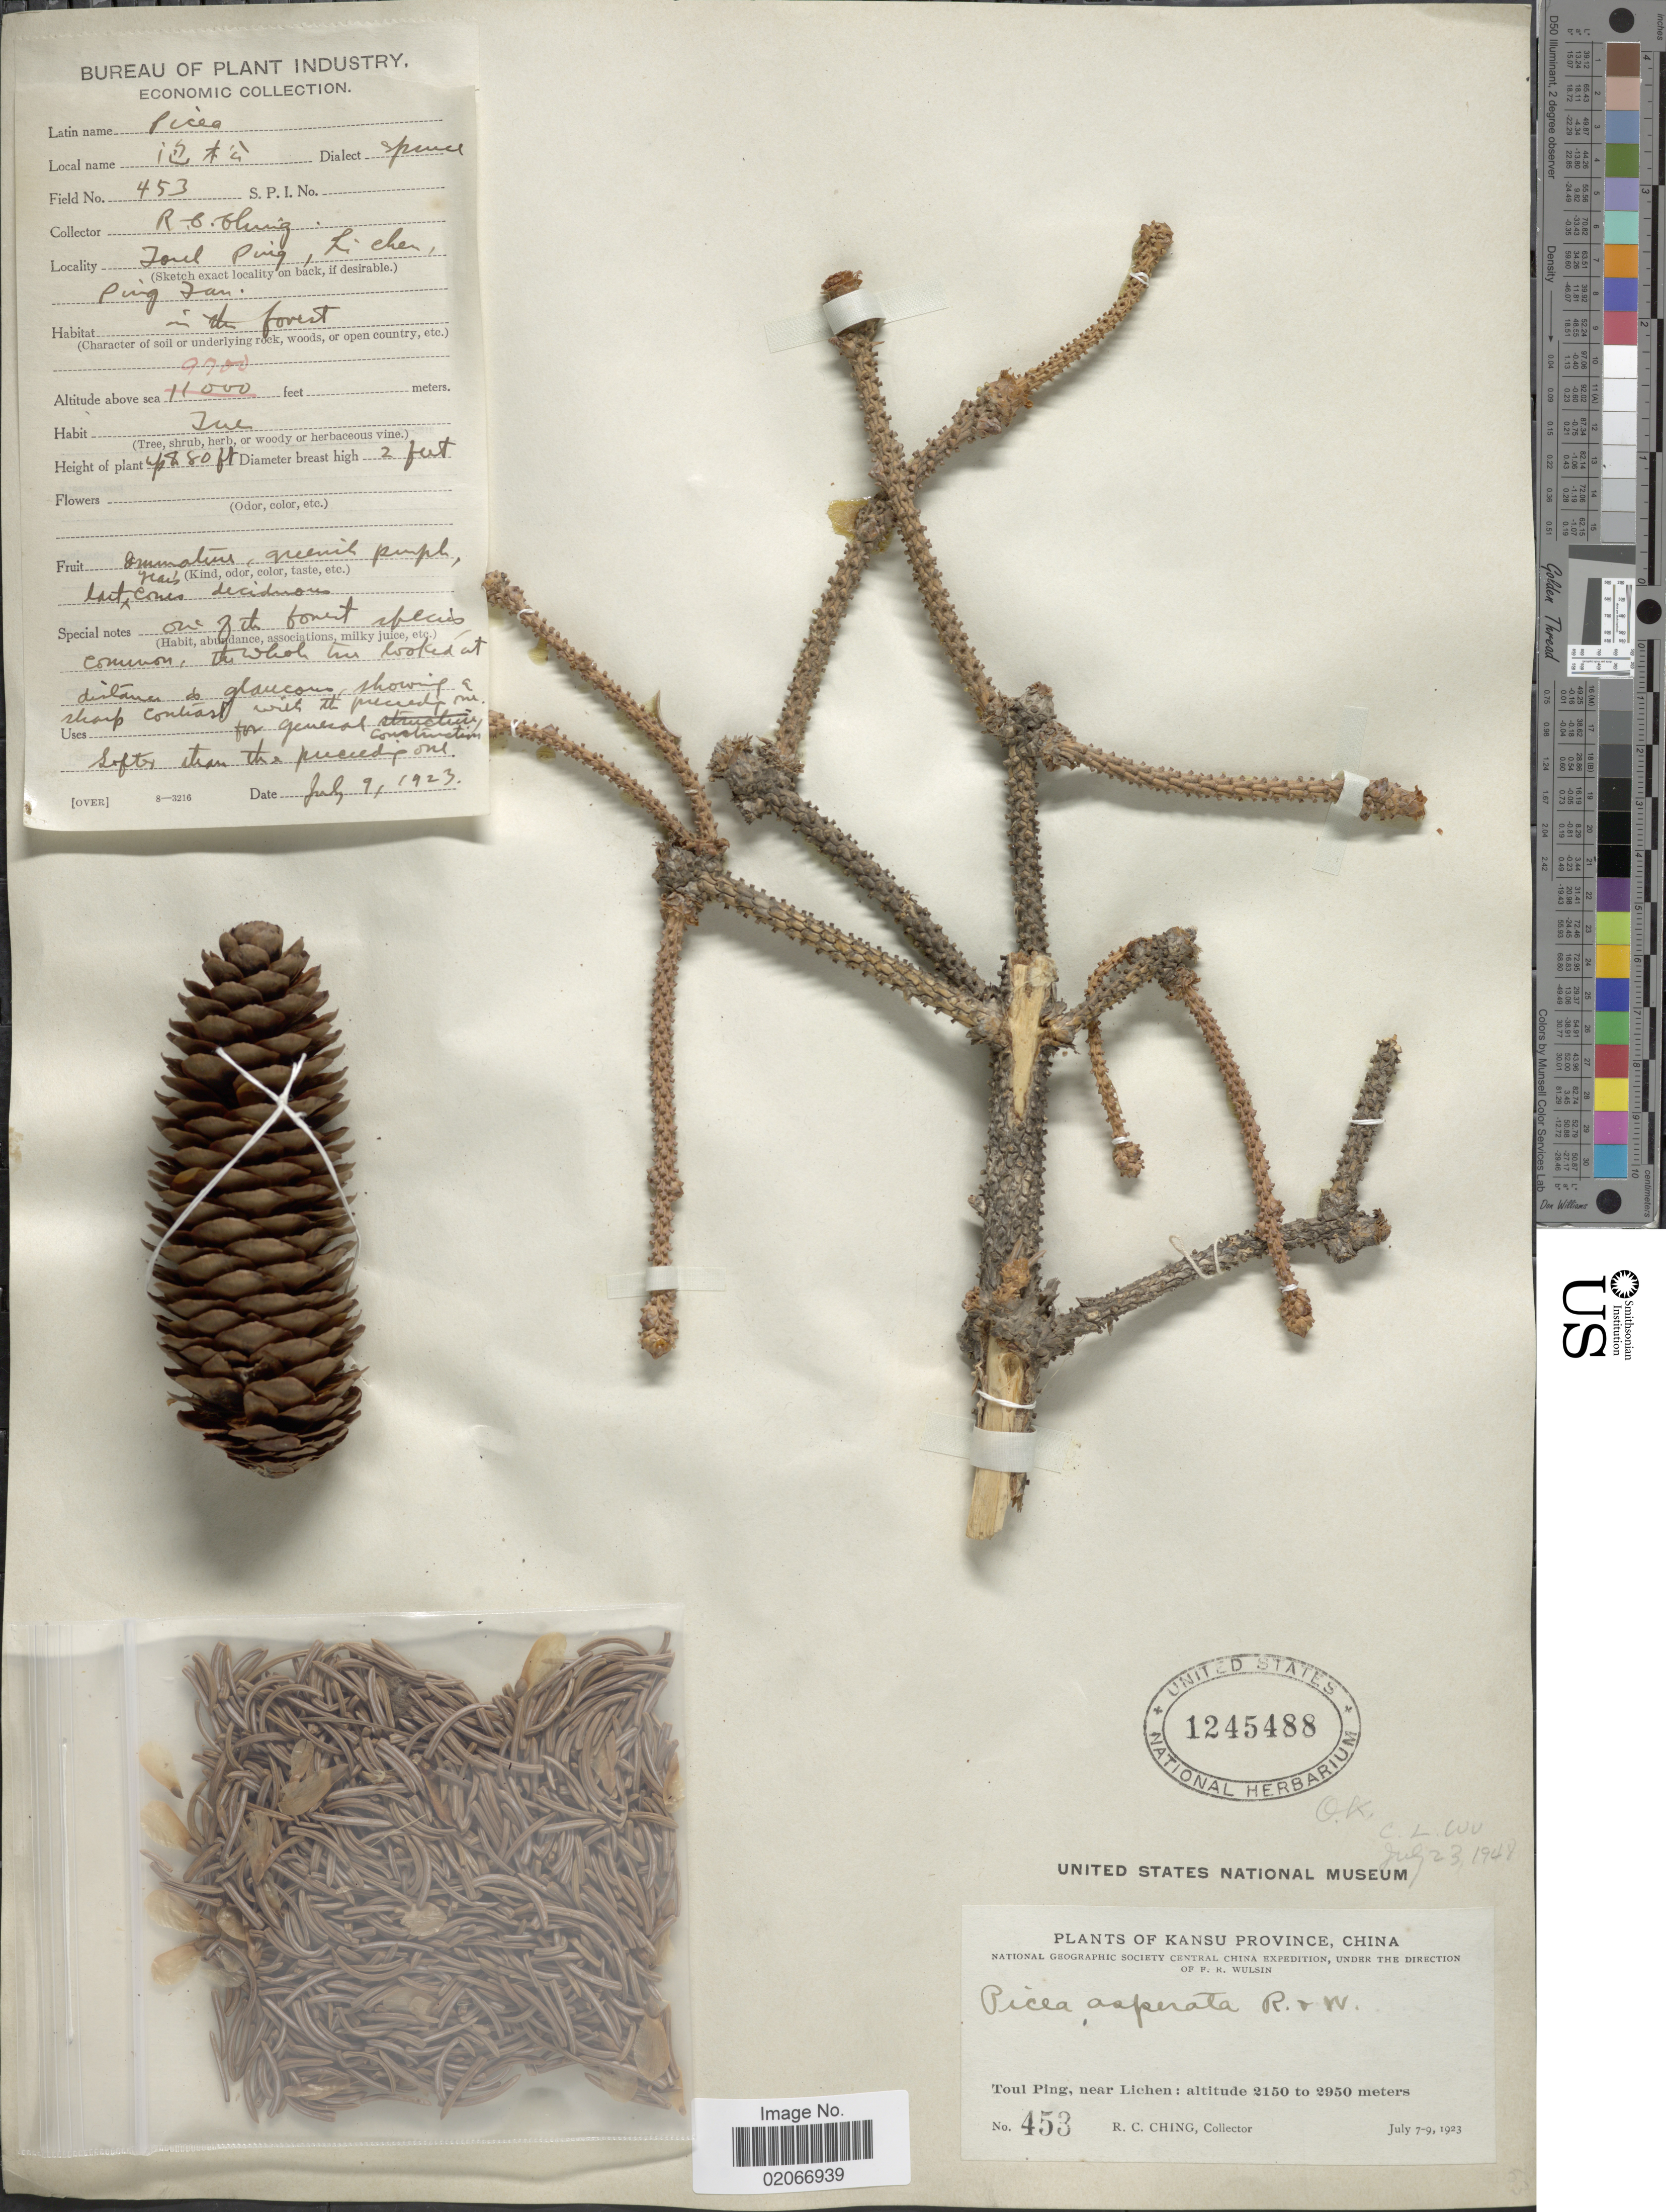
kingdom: Plantae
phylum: Tracheophyta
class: Pinopsida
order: Pinales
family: Pinaceae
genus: Picea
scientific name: Picea asperata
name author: Mast.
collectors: R. C. Ching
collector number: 453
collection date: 1923-07-07/1923-07-09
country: China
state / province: Gansu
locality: Toul Ping, near Lichen. Ping Fan, Kansu province.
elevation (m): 2150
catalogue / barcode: US 1245488